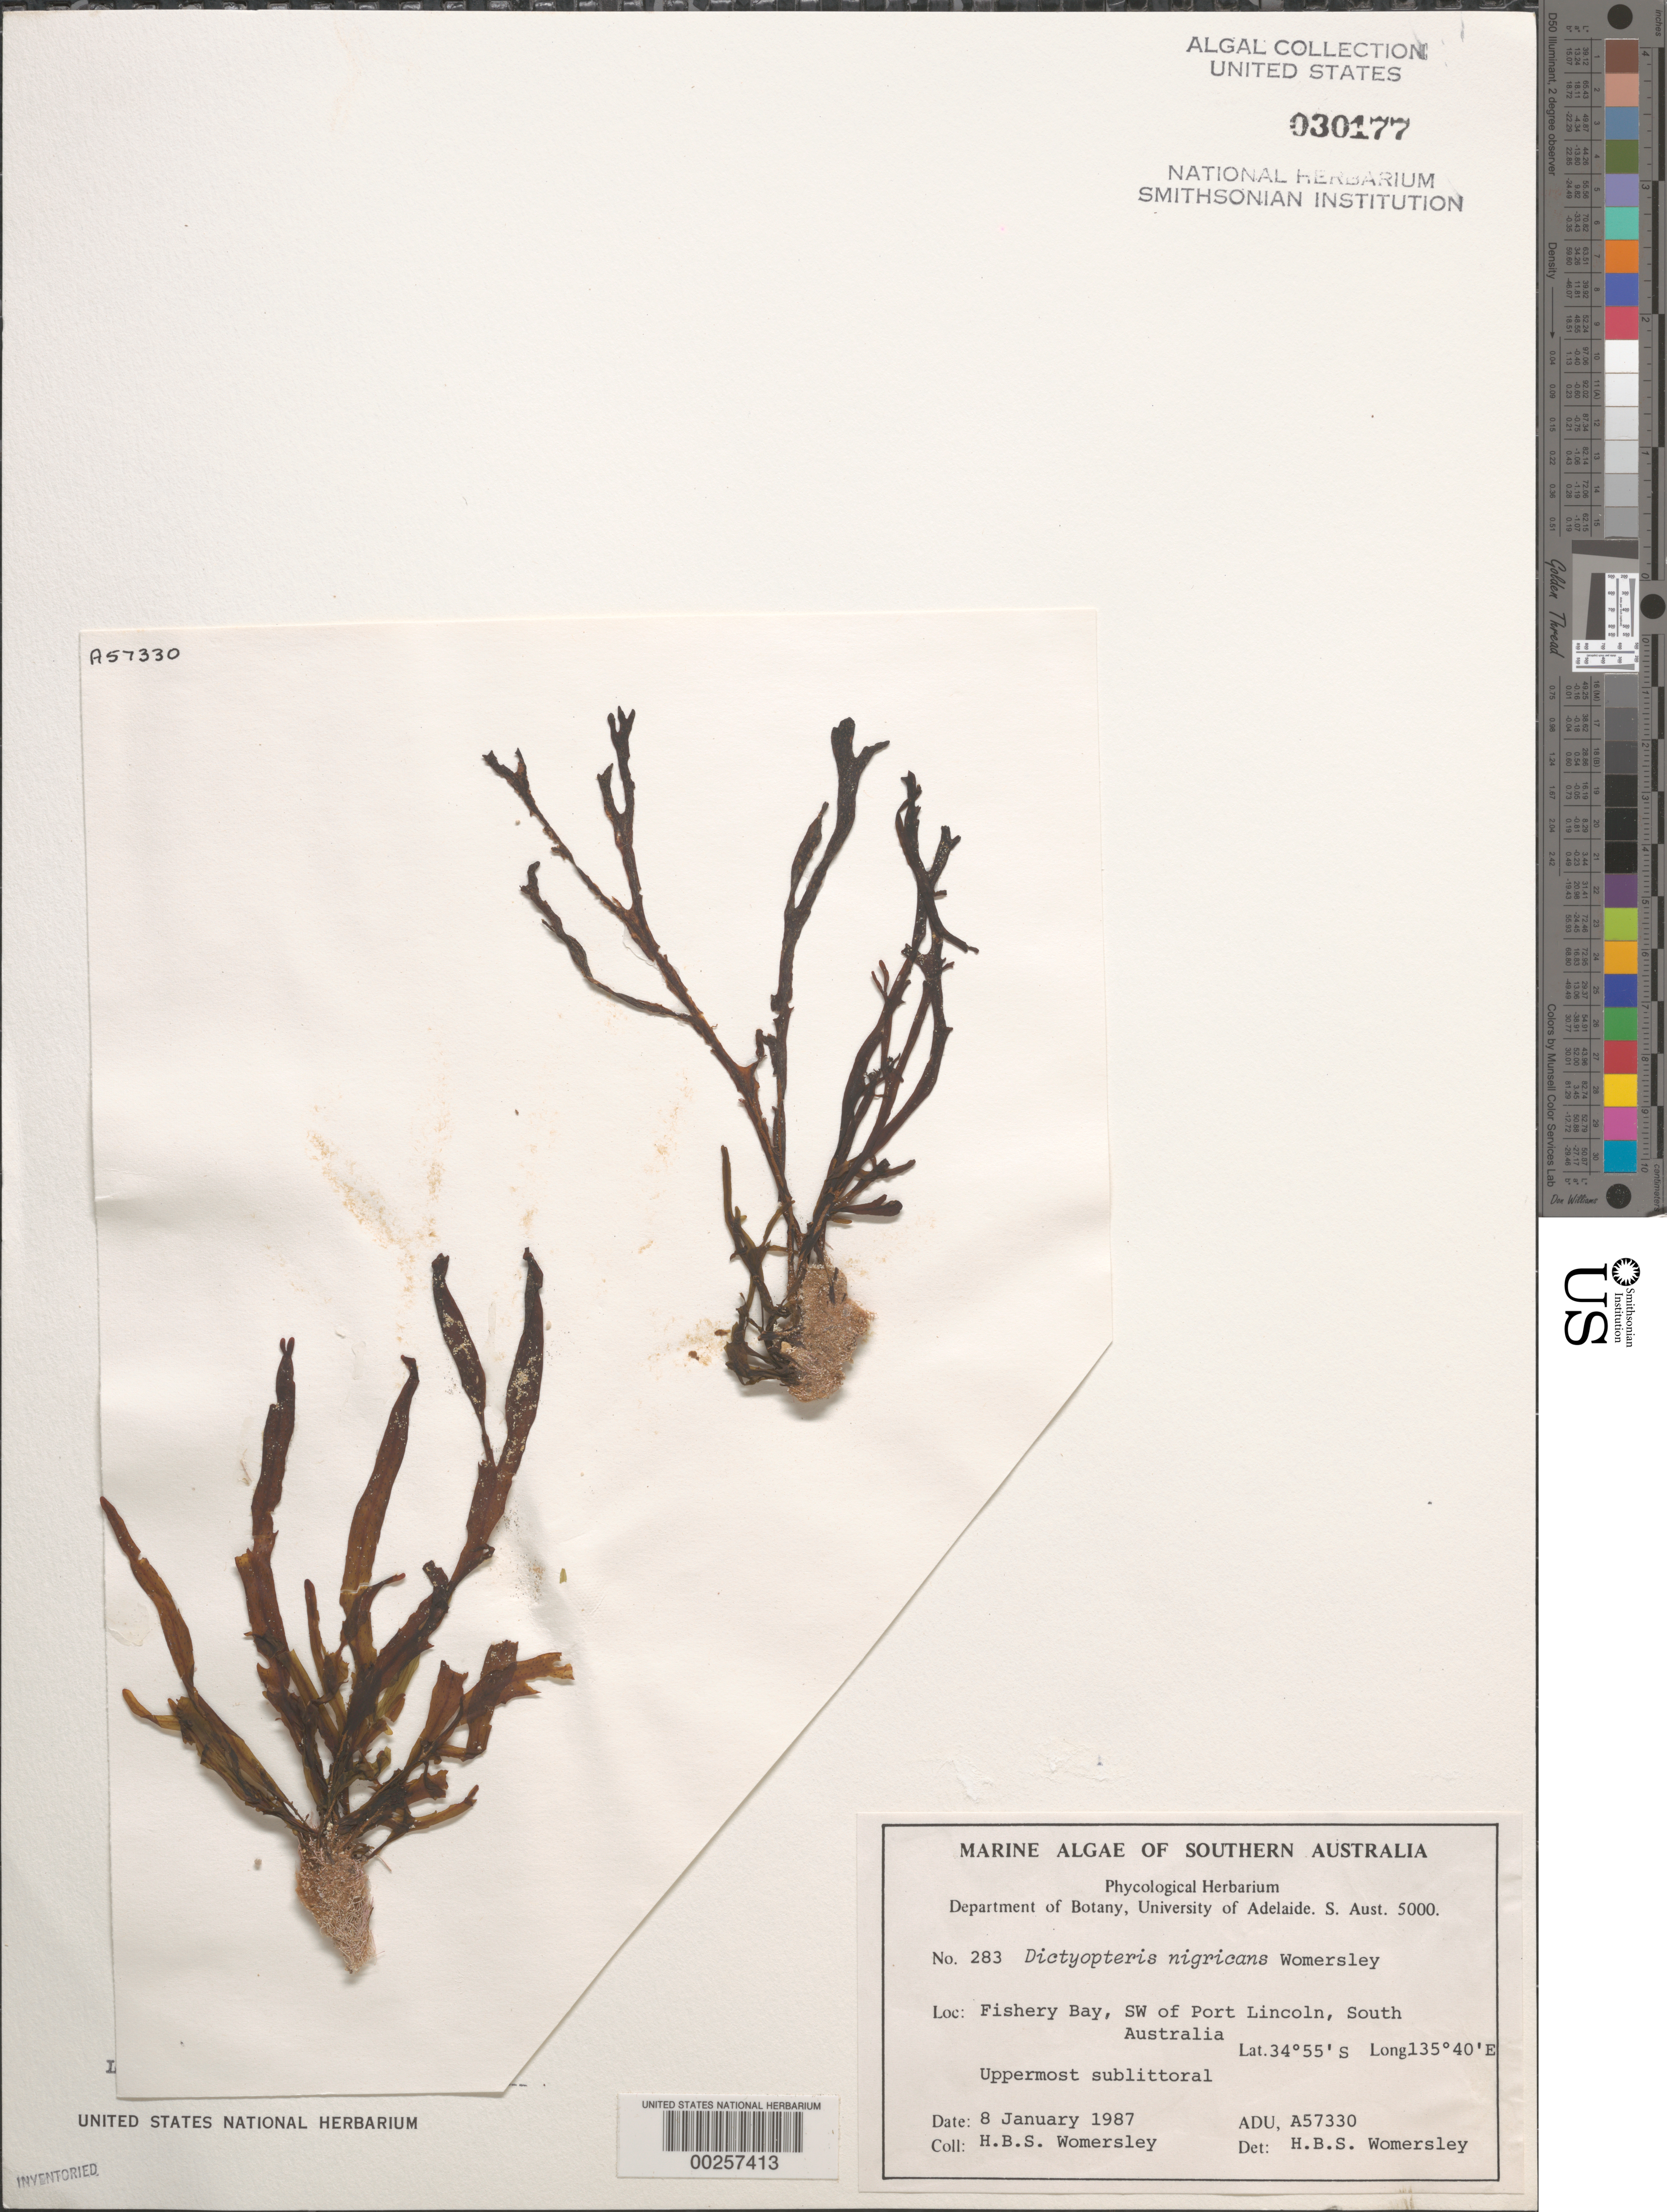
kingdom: Chromista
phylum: Ochrophyta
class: Phaeophyceae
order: Dictyotales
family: Dictyotaceae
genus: Dictyopteris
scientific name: Dictyopteris nigricans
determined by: Womersley, H. B. S.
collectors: H. B. S. Womersley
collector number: ADU A57330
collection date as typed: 08 Jan 1987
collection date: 1987-01-08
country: Australia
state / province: South Australia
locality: Fishery bay, southwest of port lincoln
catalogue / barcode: US 30177